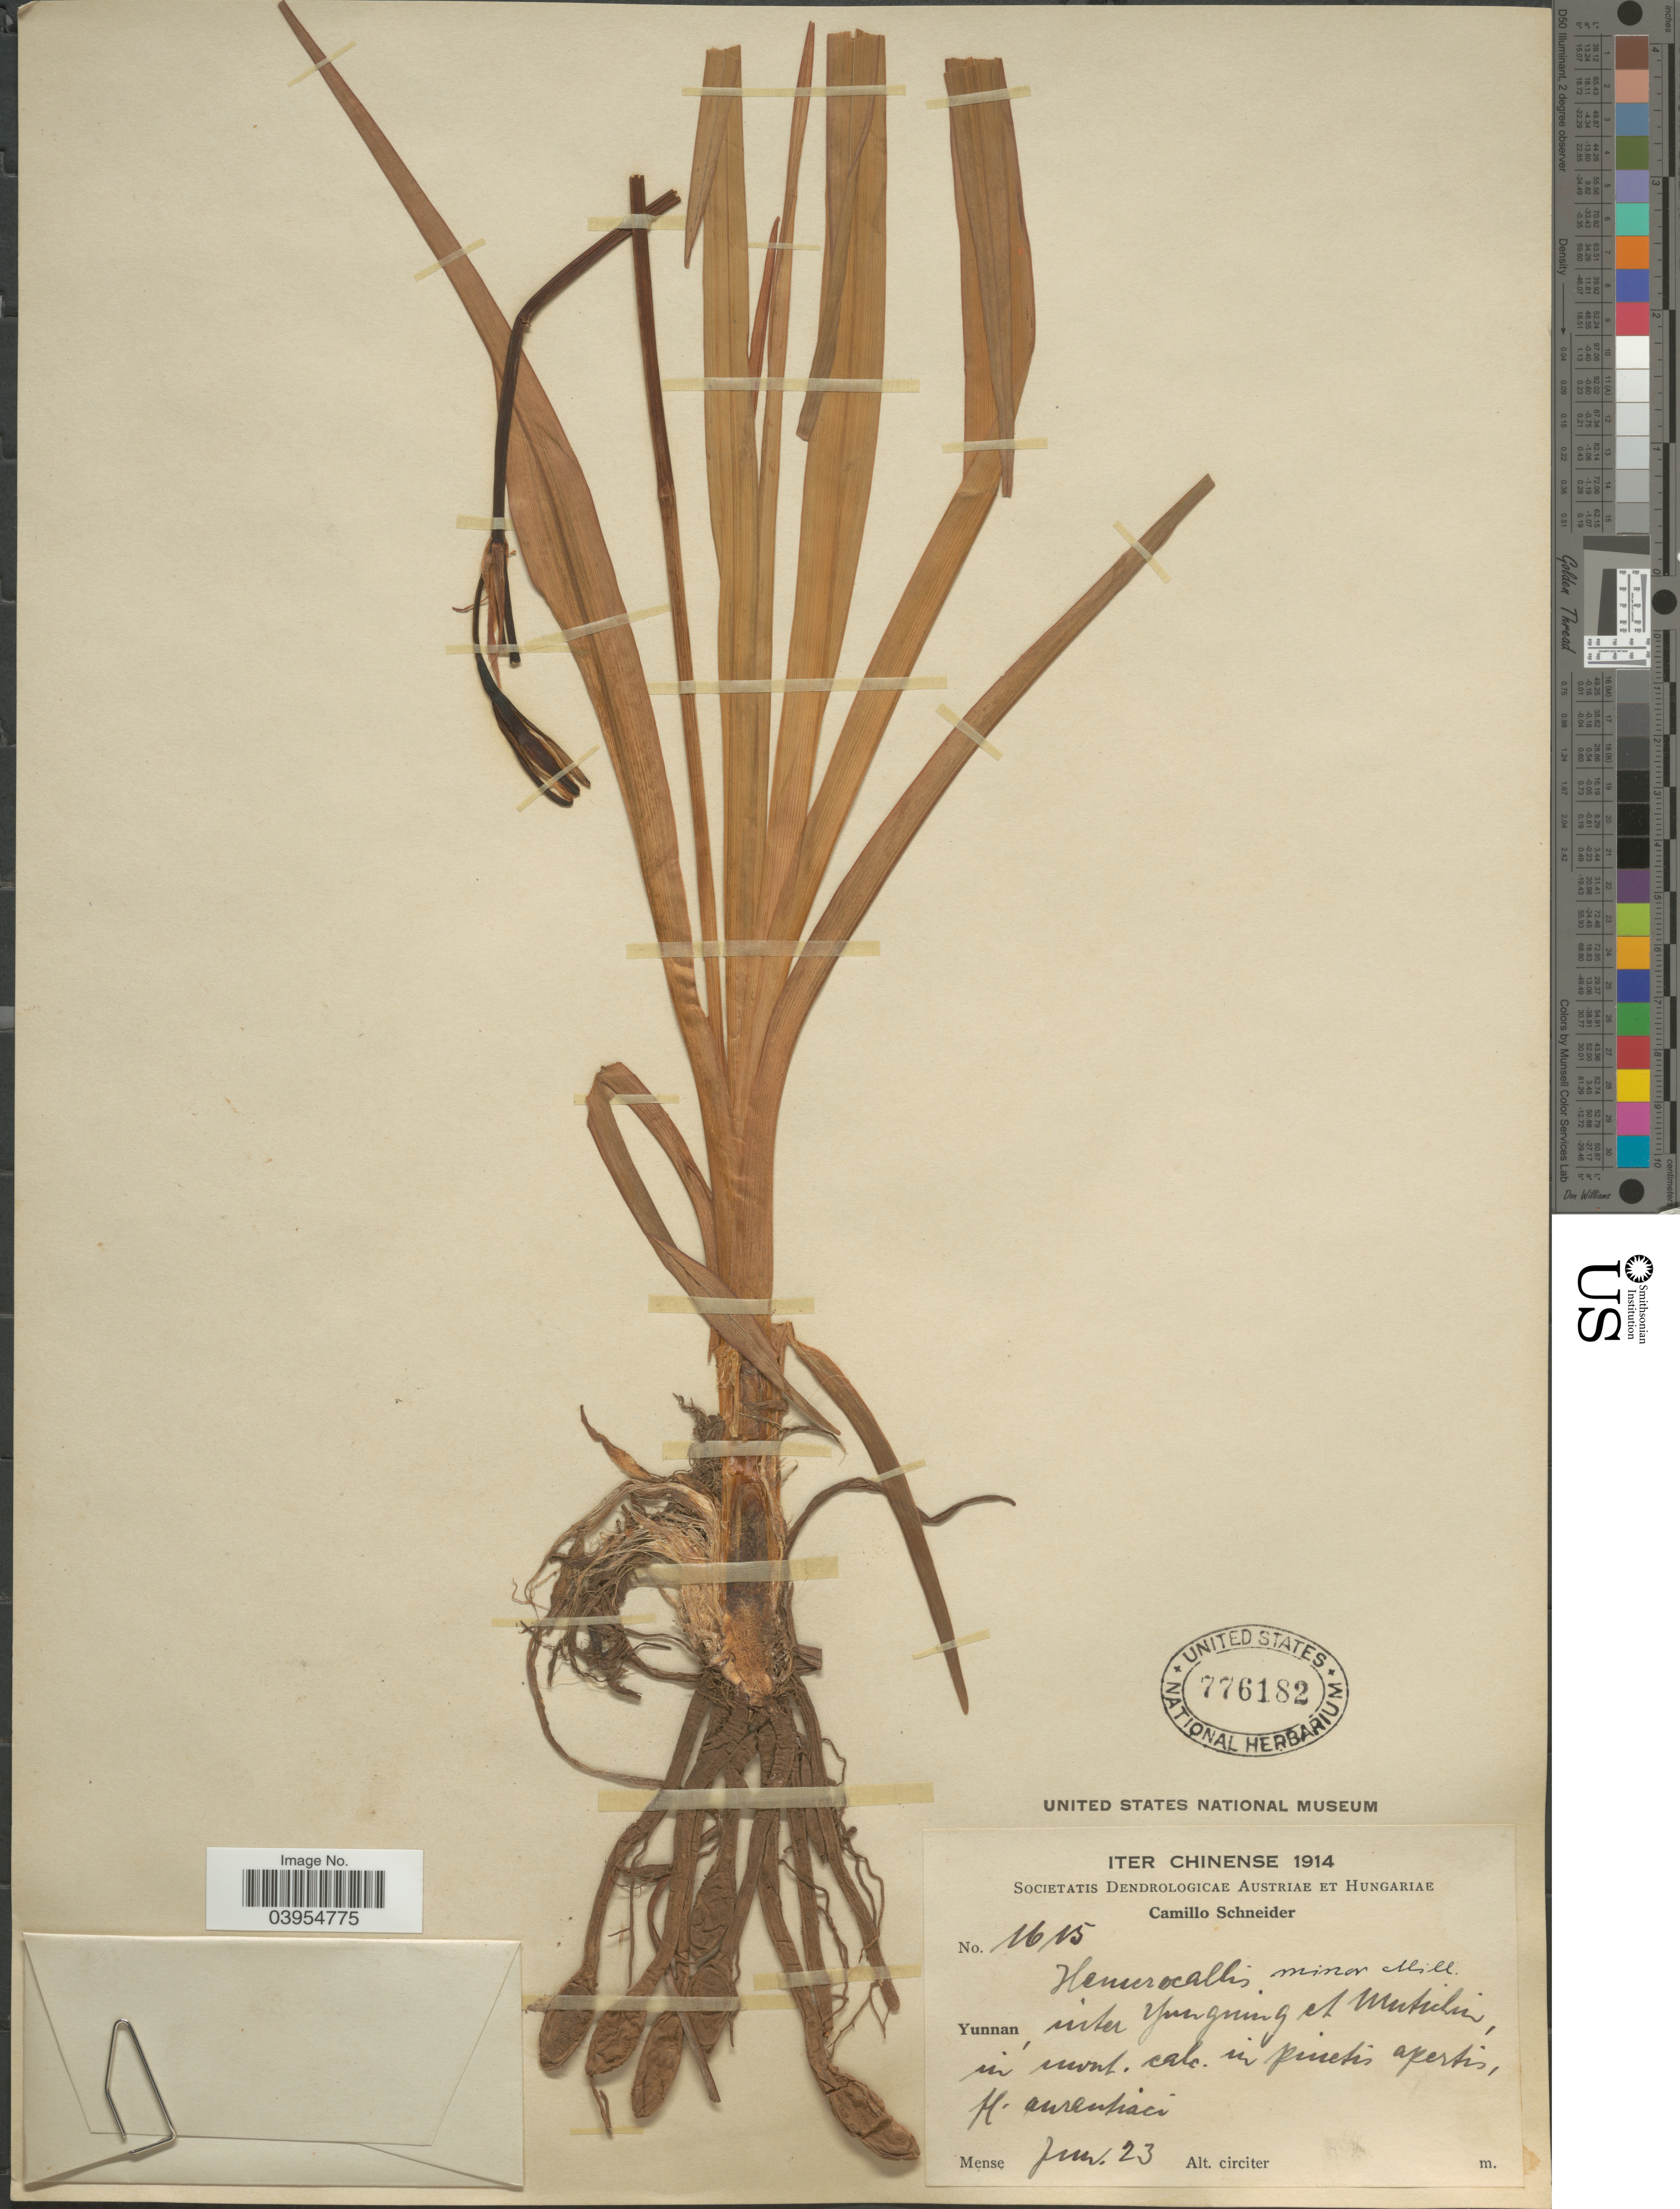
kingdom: Plantae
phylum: Tracheophyta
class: Liliopsida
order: Asparagales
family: Asphodelaceae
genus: Hemerocallis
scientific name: Hemerocallis minor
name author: Mill.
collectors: C. K. Schneider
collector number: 1615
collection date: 1914-06-23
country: China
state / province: Yunnan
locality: Iter Chinense. Inter Yungning et Mutichin, in mont. calc. in pinctis apertis. [interpreted]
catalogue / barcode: US 776182